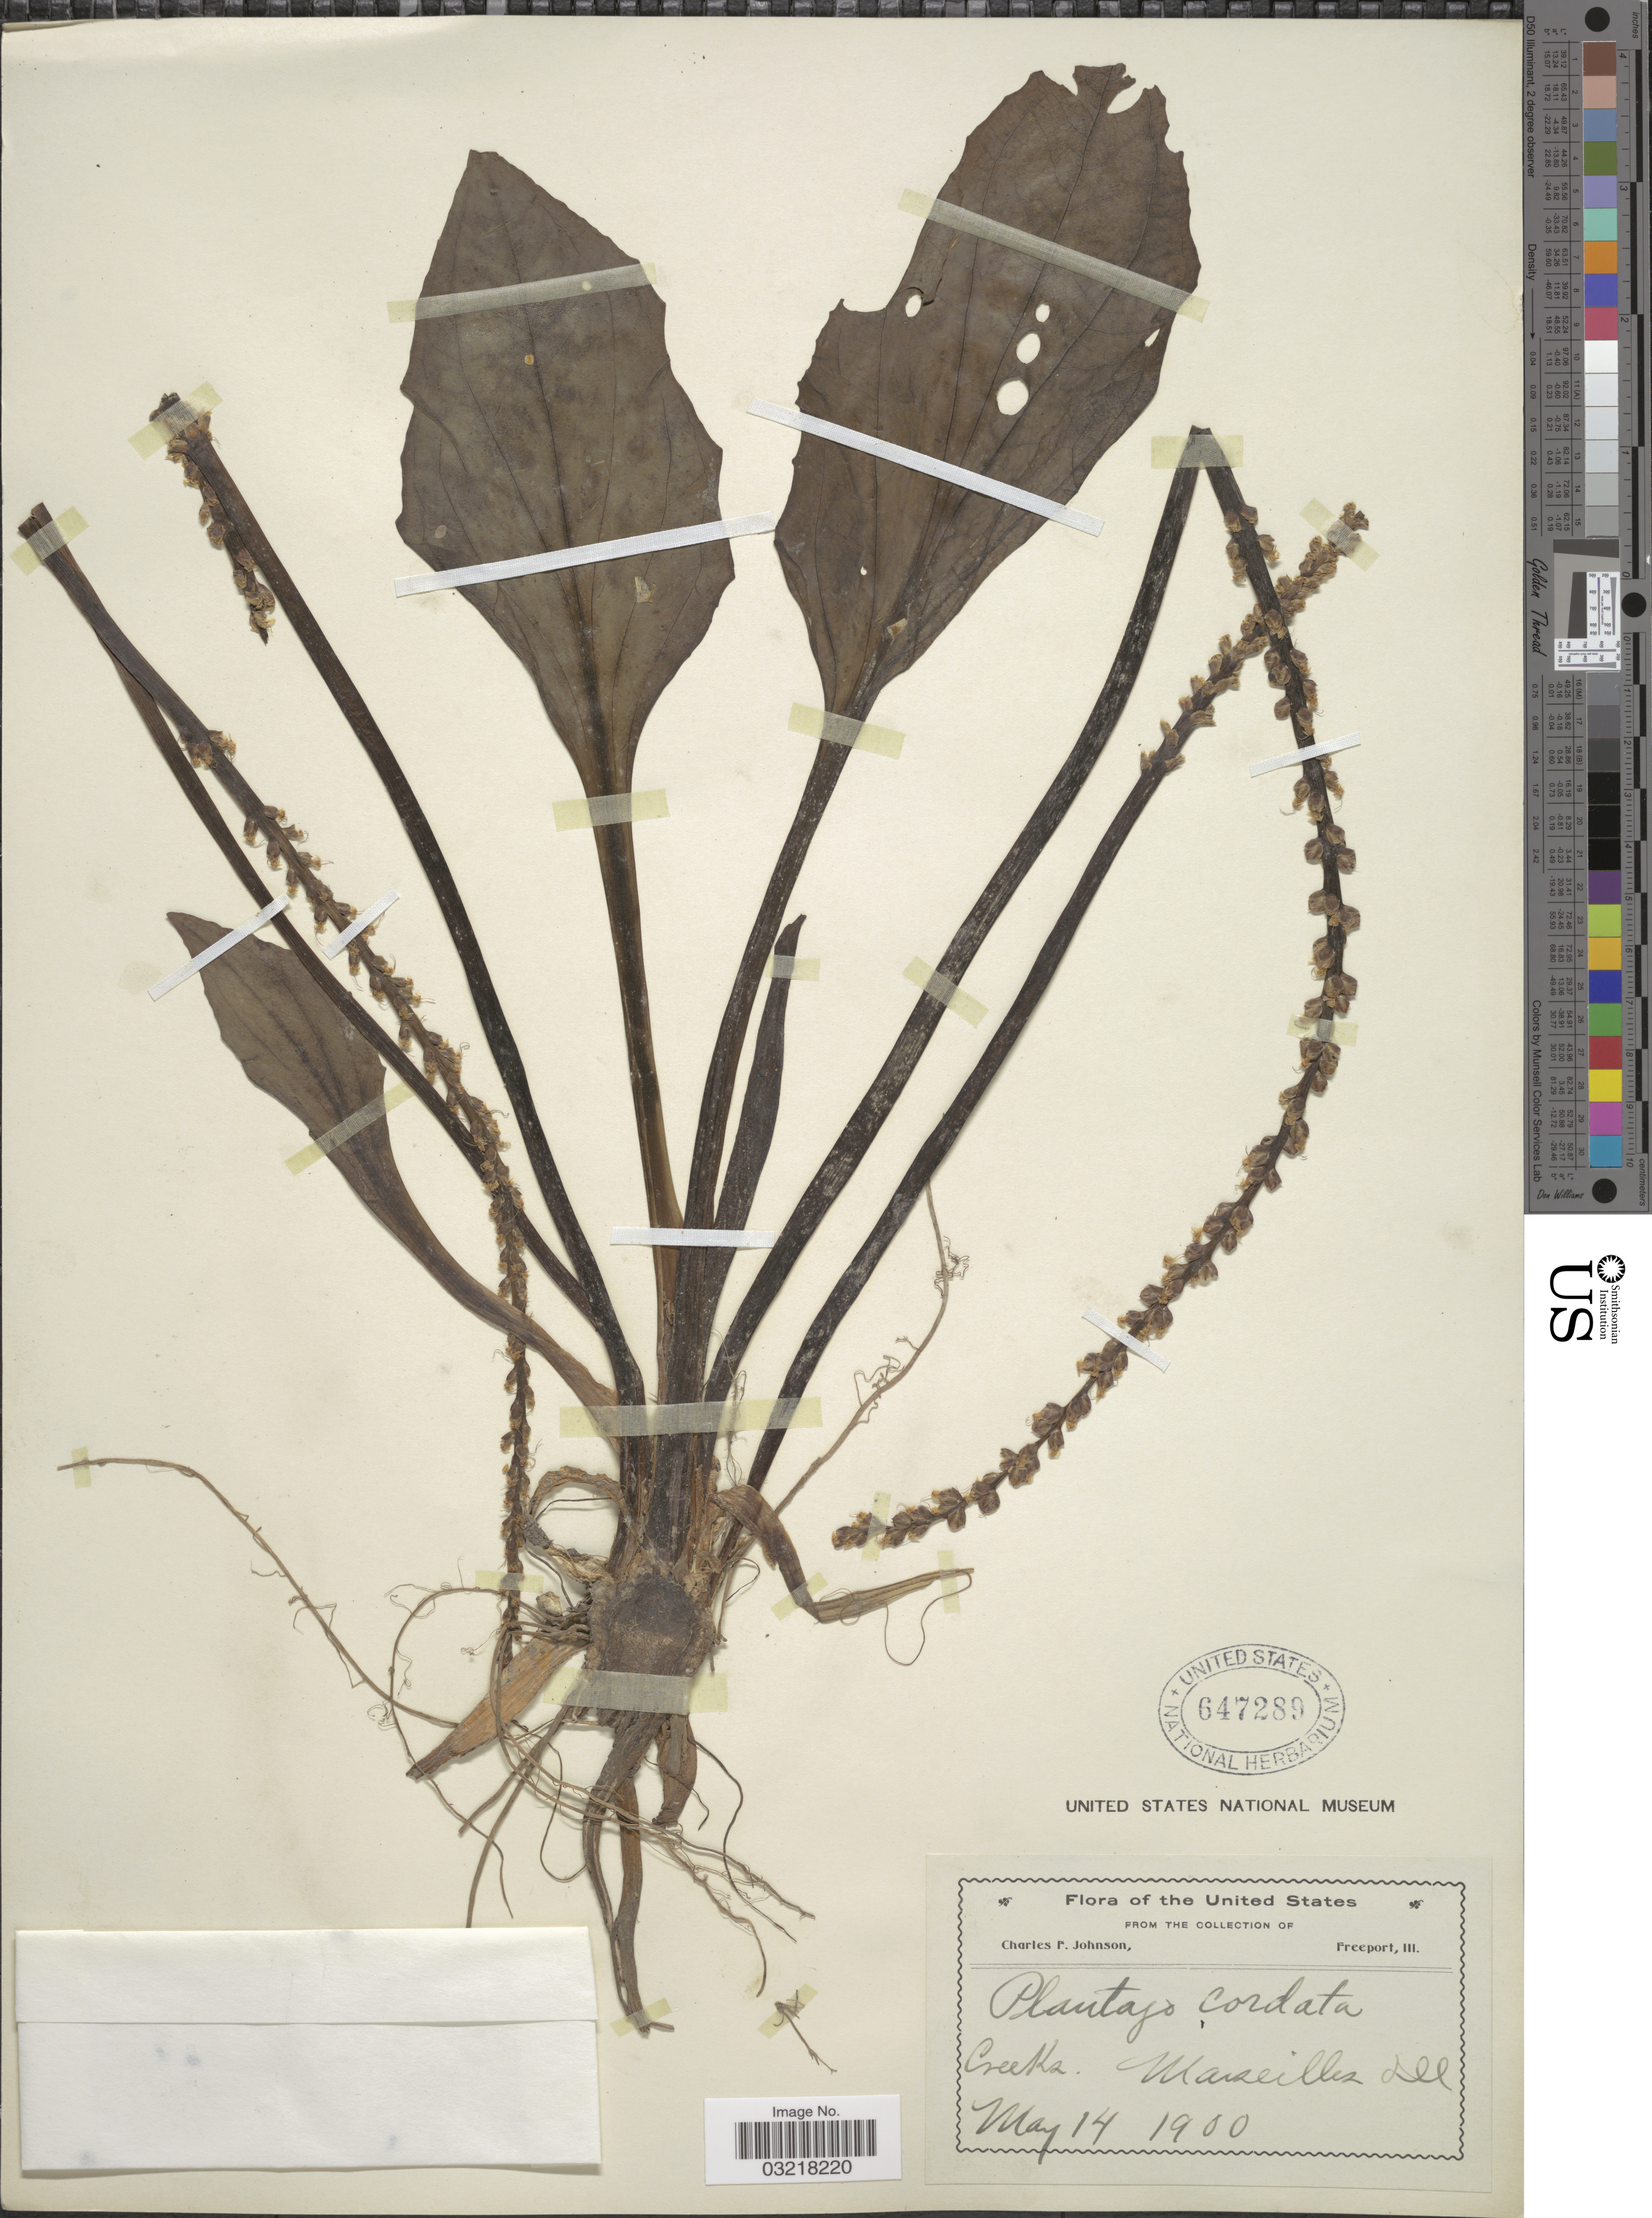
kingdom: Plantae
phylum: Tracheophyta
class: Magnoliopsida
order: Lamiales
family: Plantaginaceae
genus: Plantago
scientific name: Plantago cordata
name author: Lam.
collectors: C. Johnson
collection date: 1900-05-14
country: United States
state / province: Illinois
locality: Marseilles.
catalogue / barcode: US 647289